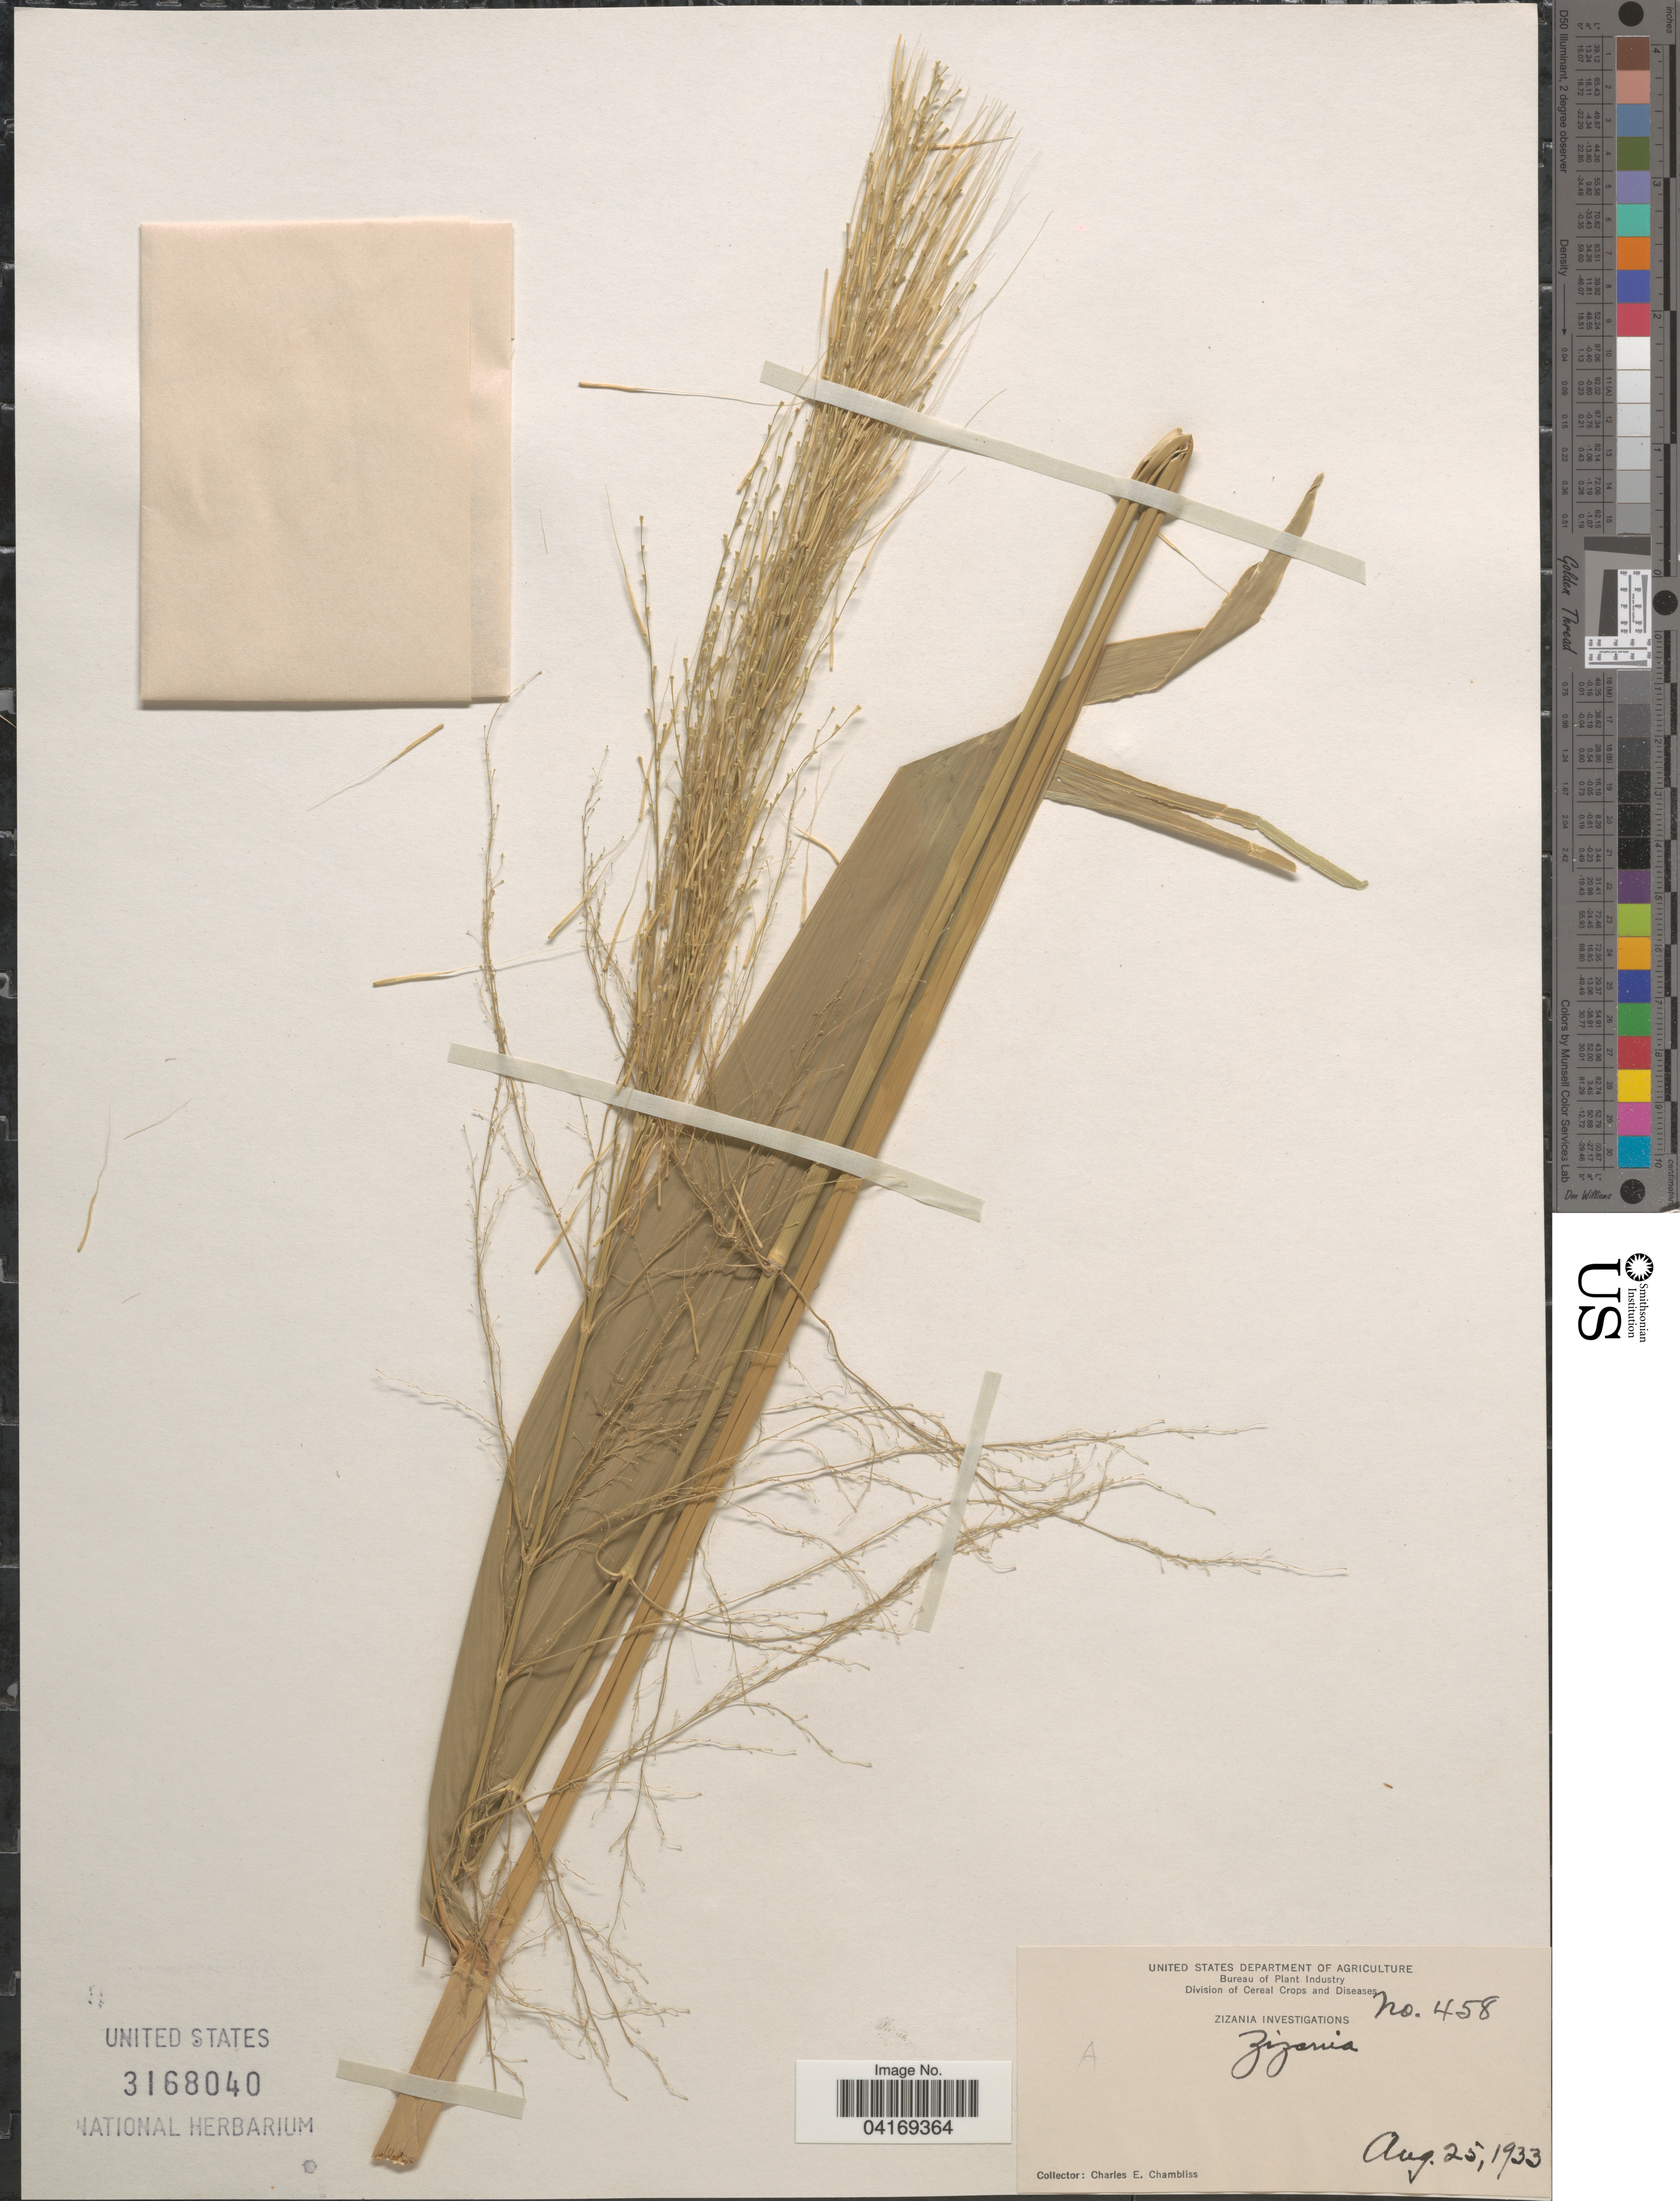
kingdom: Plantae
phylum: Tracheophyta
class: Liliopsida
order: Poales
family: Poaceae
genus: Zizania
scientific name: Zizania sp.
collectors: C. Chambliss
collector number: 458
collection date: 1933-08-25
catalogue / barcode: US 3168040